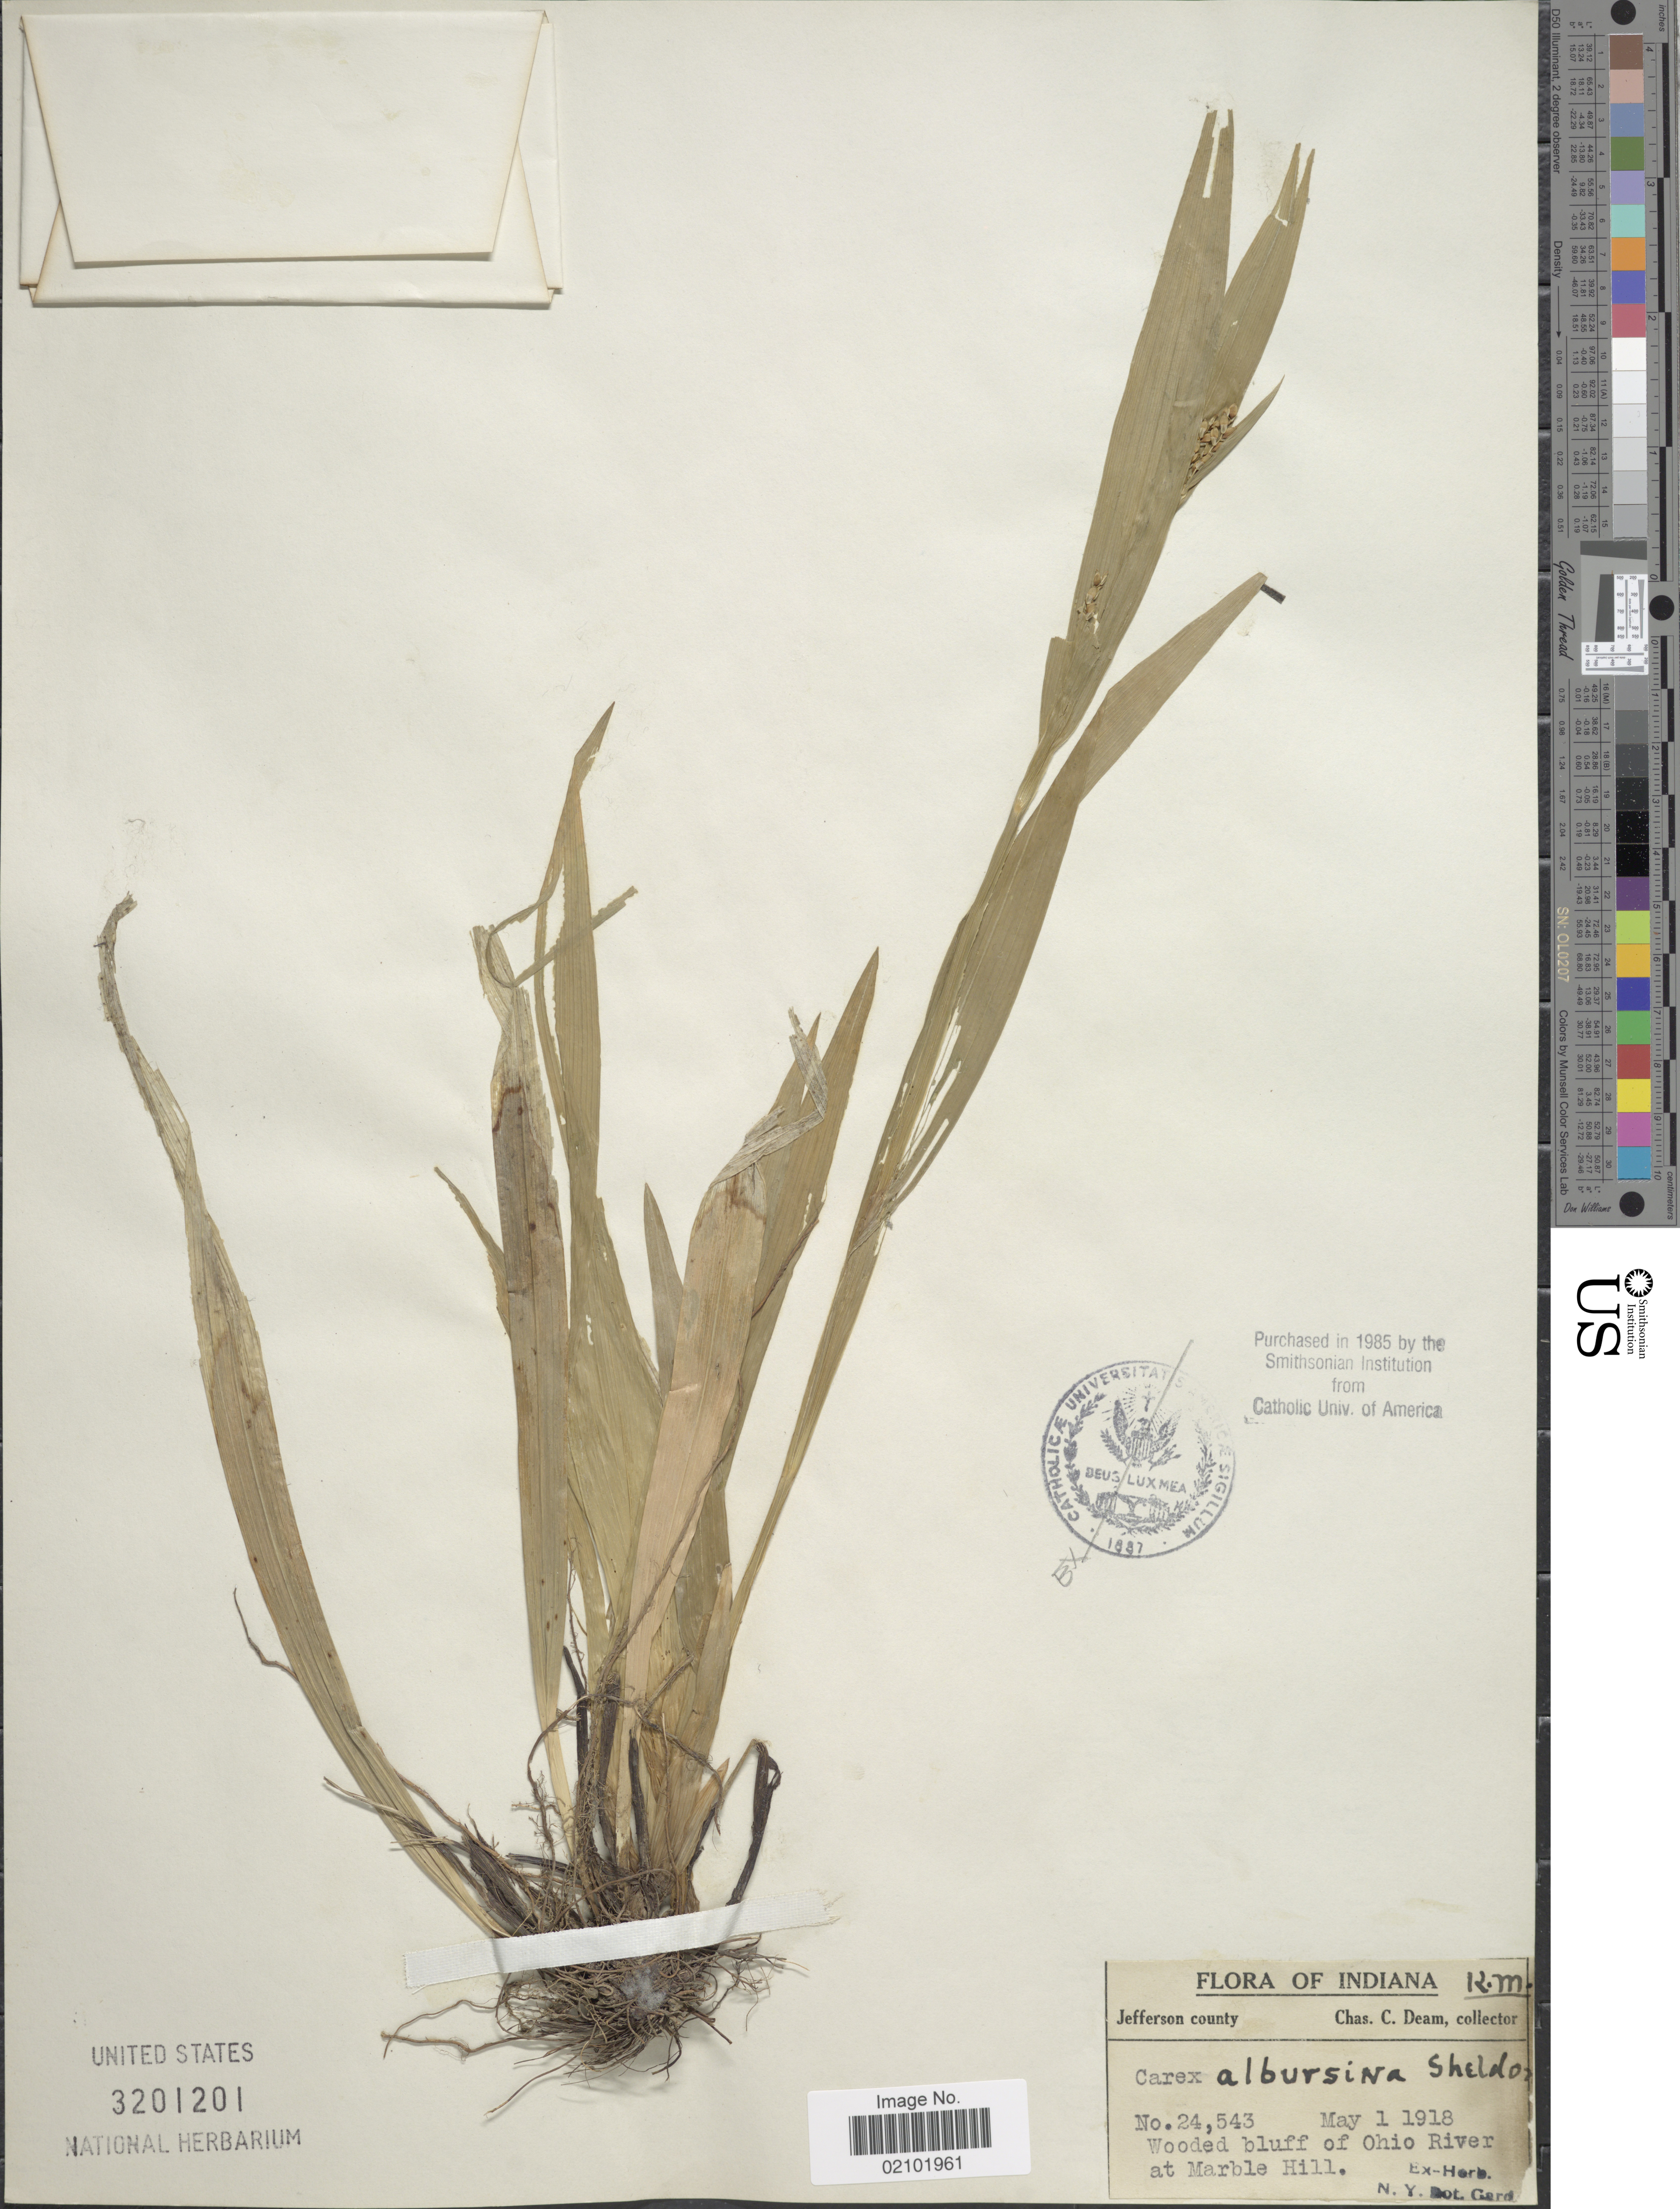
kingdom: Plantae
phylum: Tracheophyta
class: Liliopsida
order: Poales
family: Cyperaceae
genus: Carex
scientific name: Carex albursina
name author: E. Sheld.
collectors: C. C. Deam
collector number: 24543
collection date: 1918-05-01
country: United States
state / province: Indiana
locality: Jefferson County. Ohio River at Marble Hill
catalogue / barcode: US 3201201